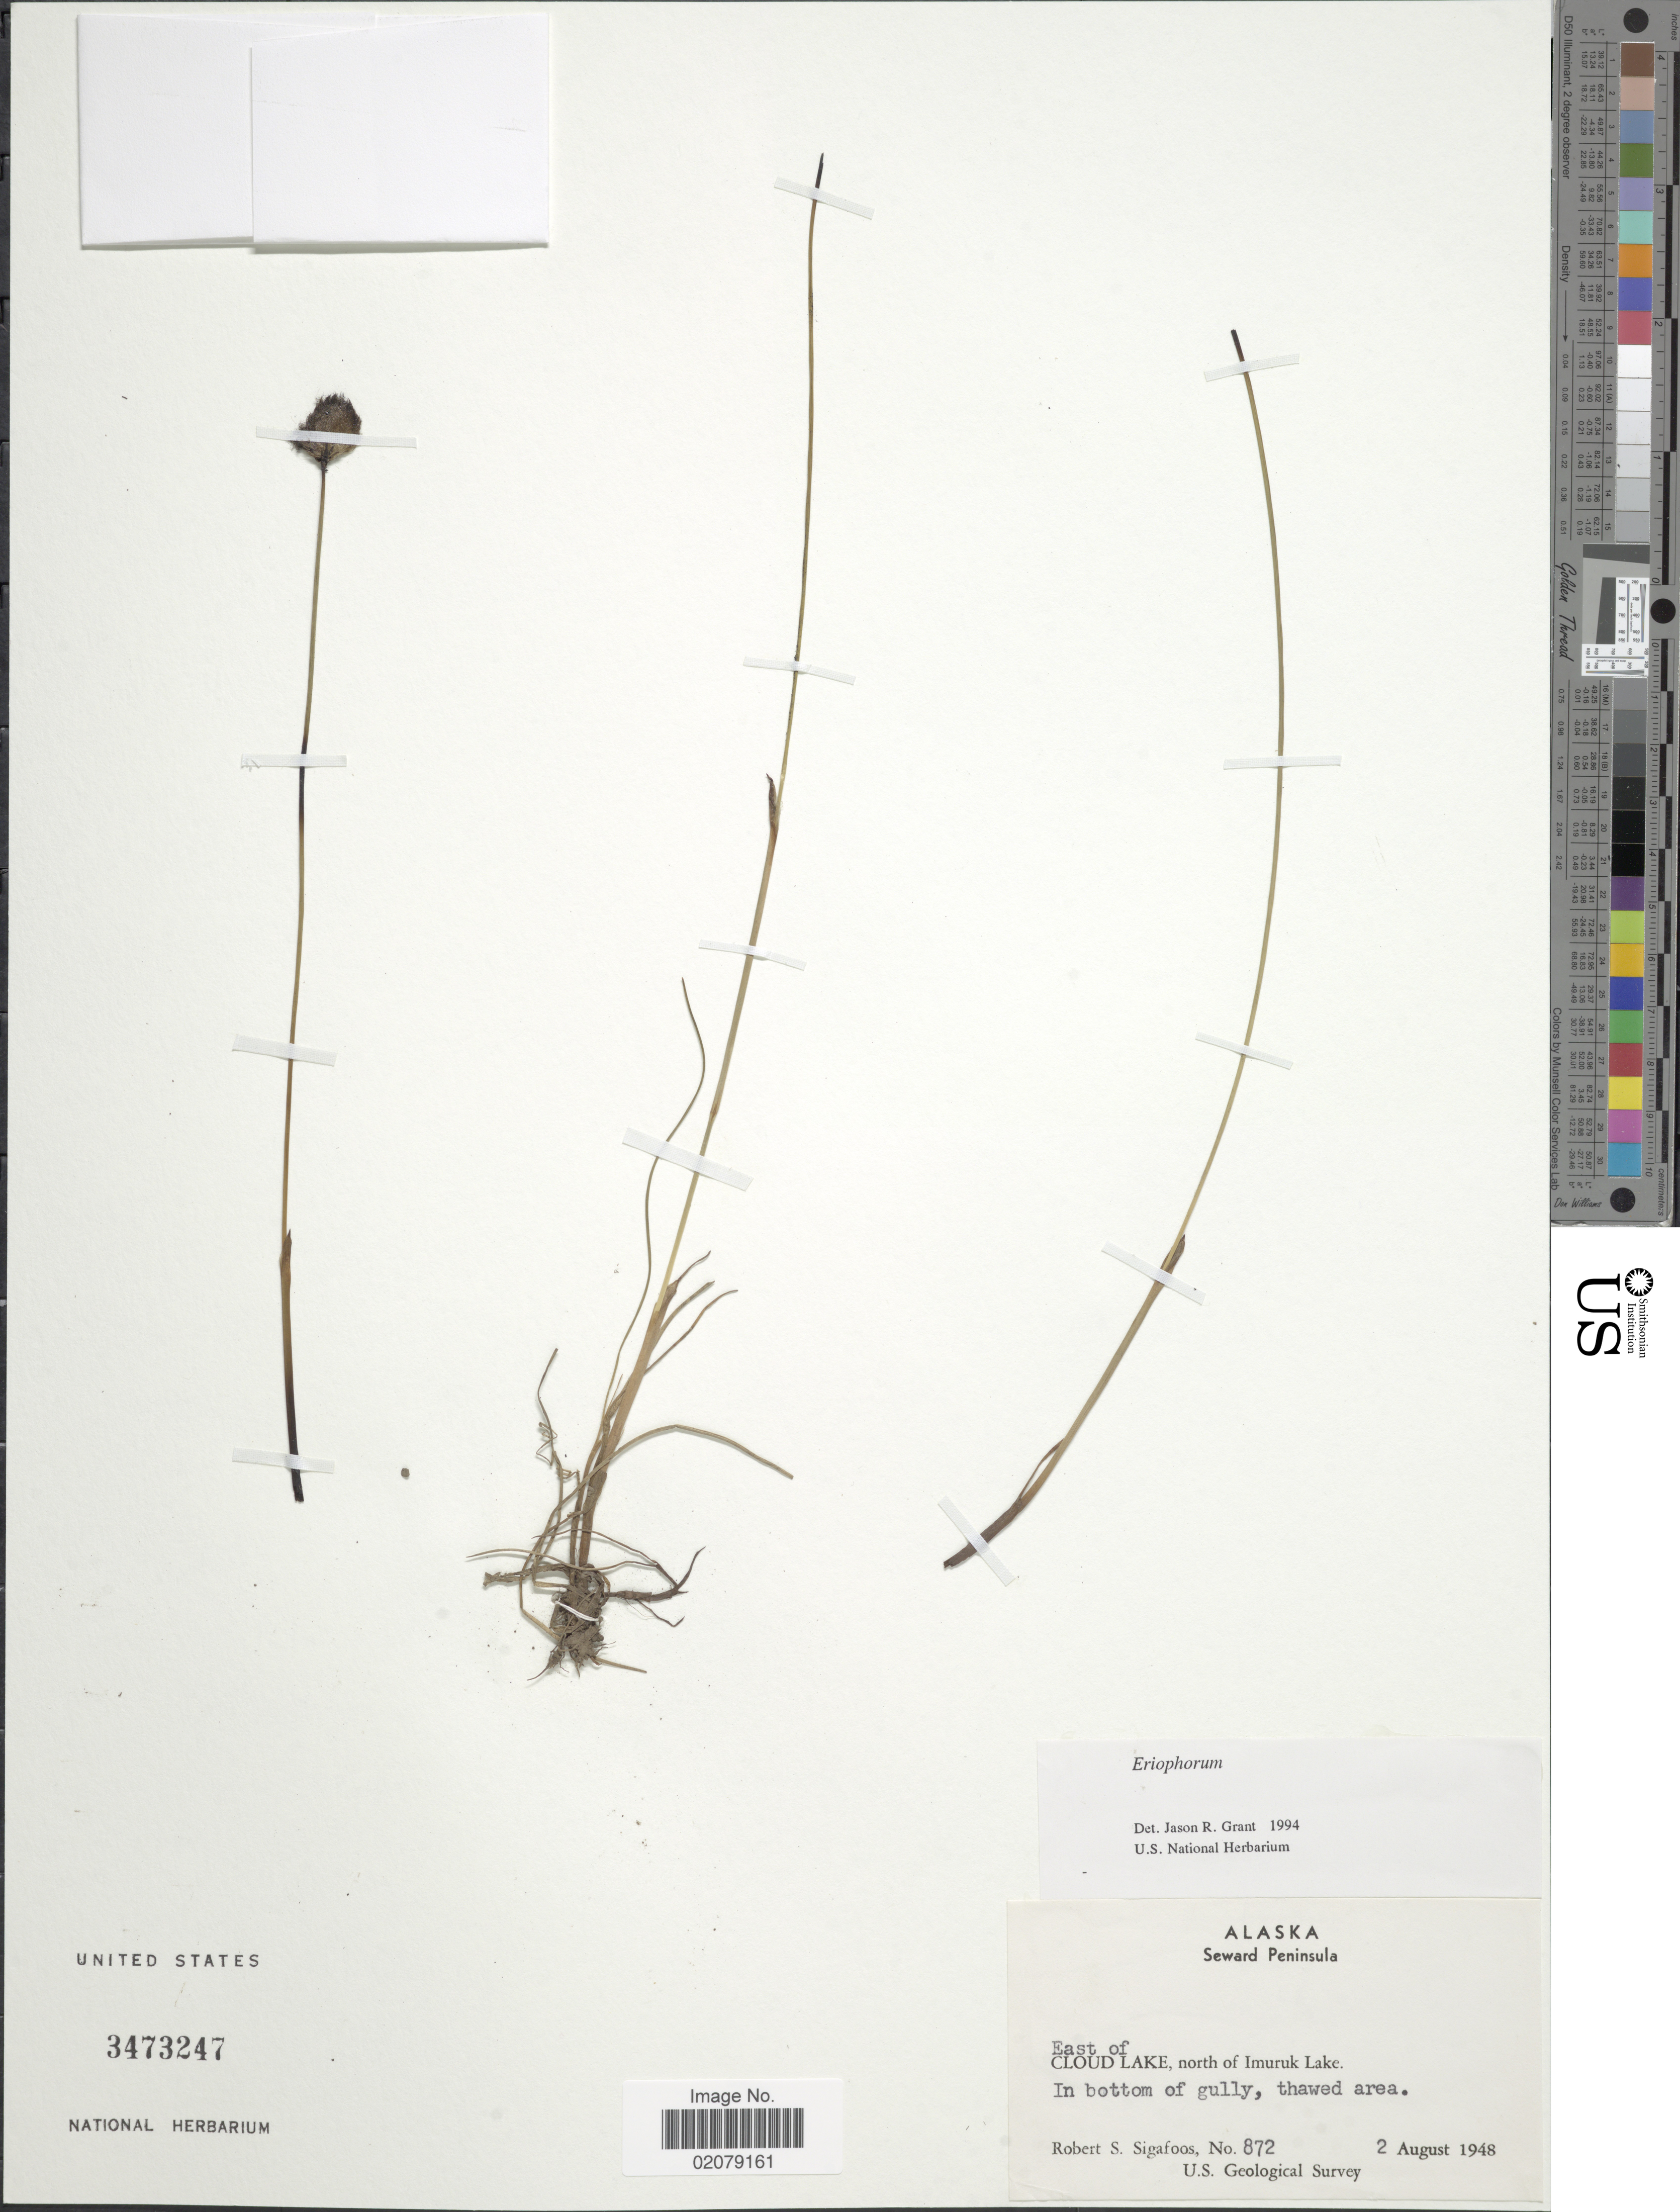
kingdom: Plantae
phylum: Tracheophyta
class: Liliopsida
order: Poales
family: Cyperaceae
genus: Eriophorum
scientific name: Eriophorum sp.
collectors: R. Sigafoos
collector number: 872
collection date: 1948-08-02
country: United States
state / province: Alaska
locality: Seward Peninsula, East of Cloud Lake, north of Imuruk Lake, In bottom of gully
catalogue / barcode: US 3473247